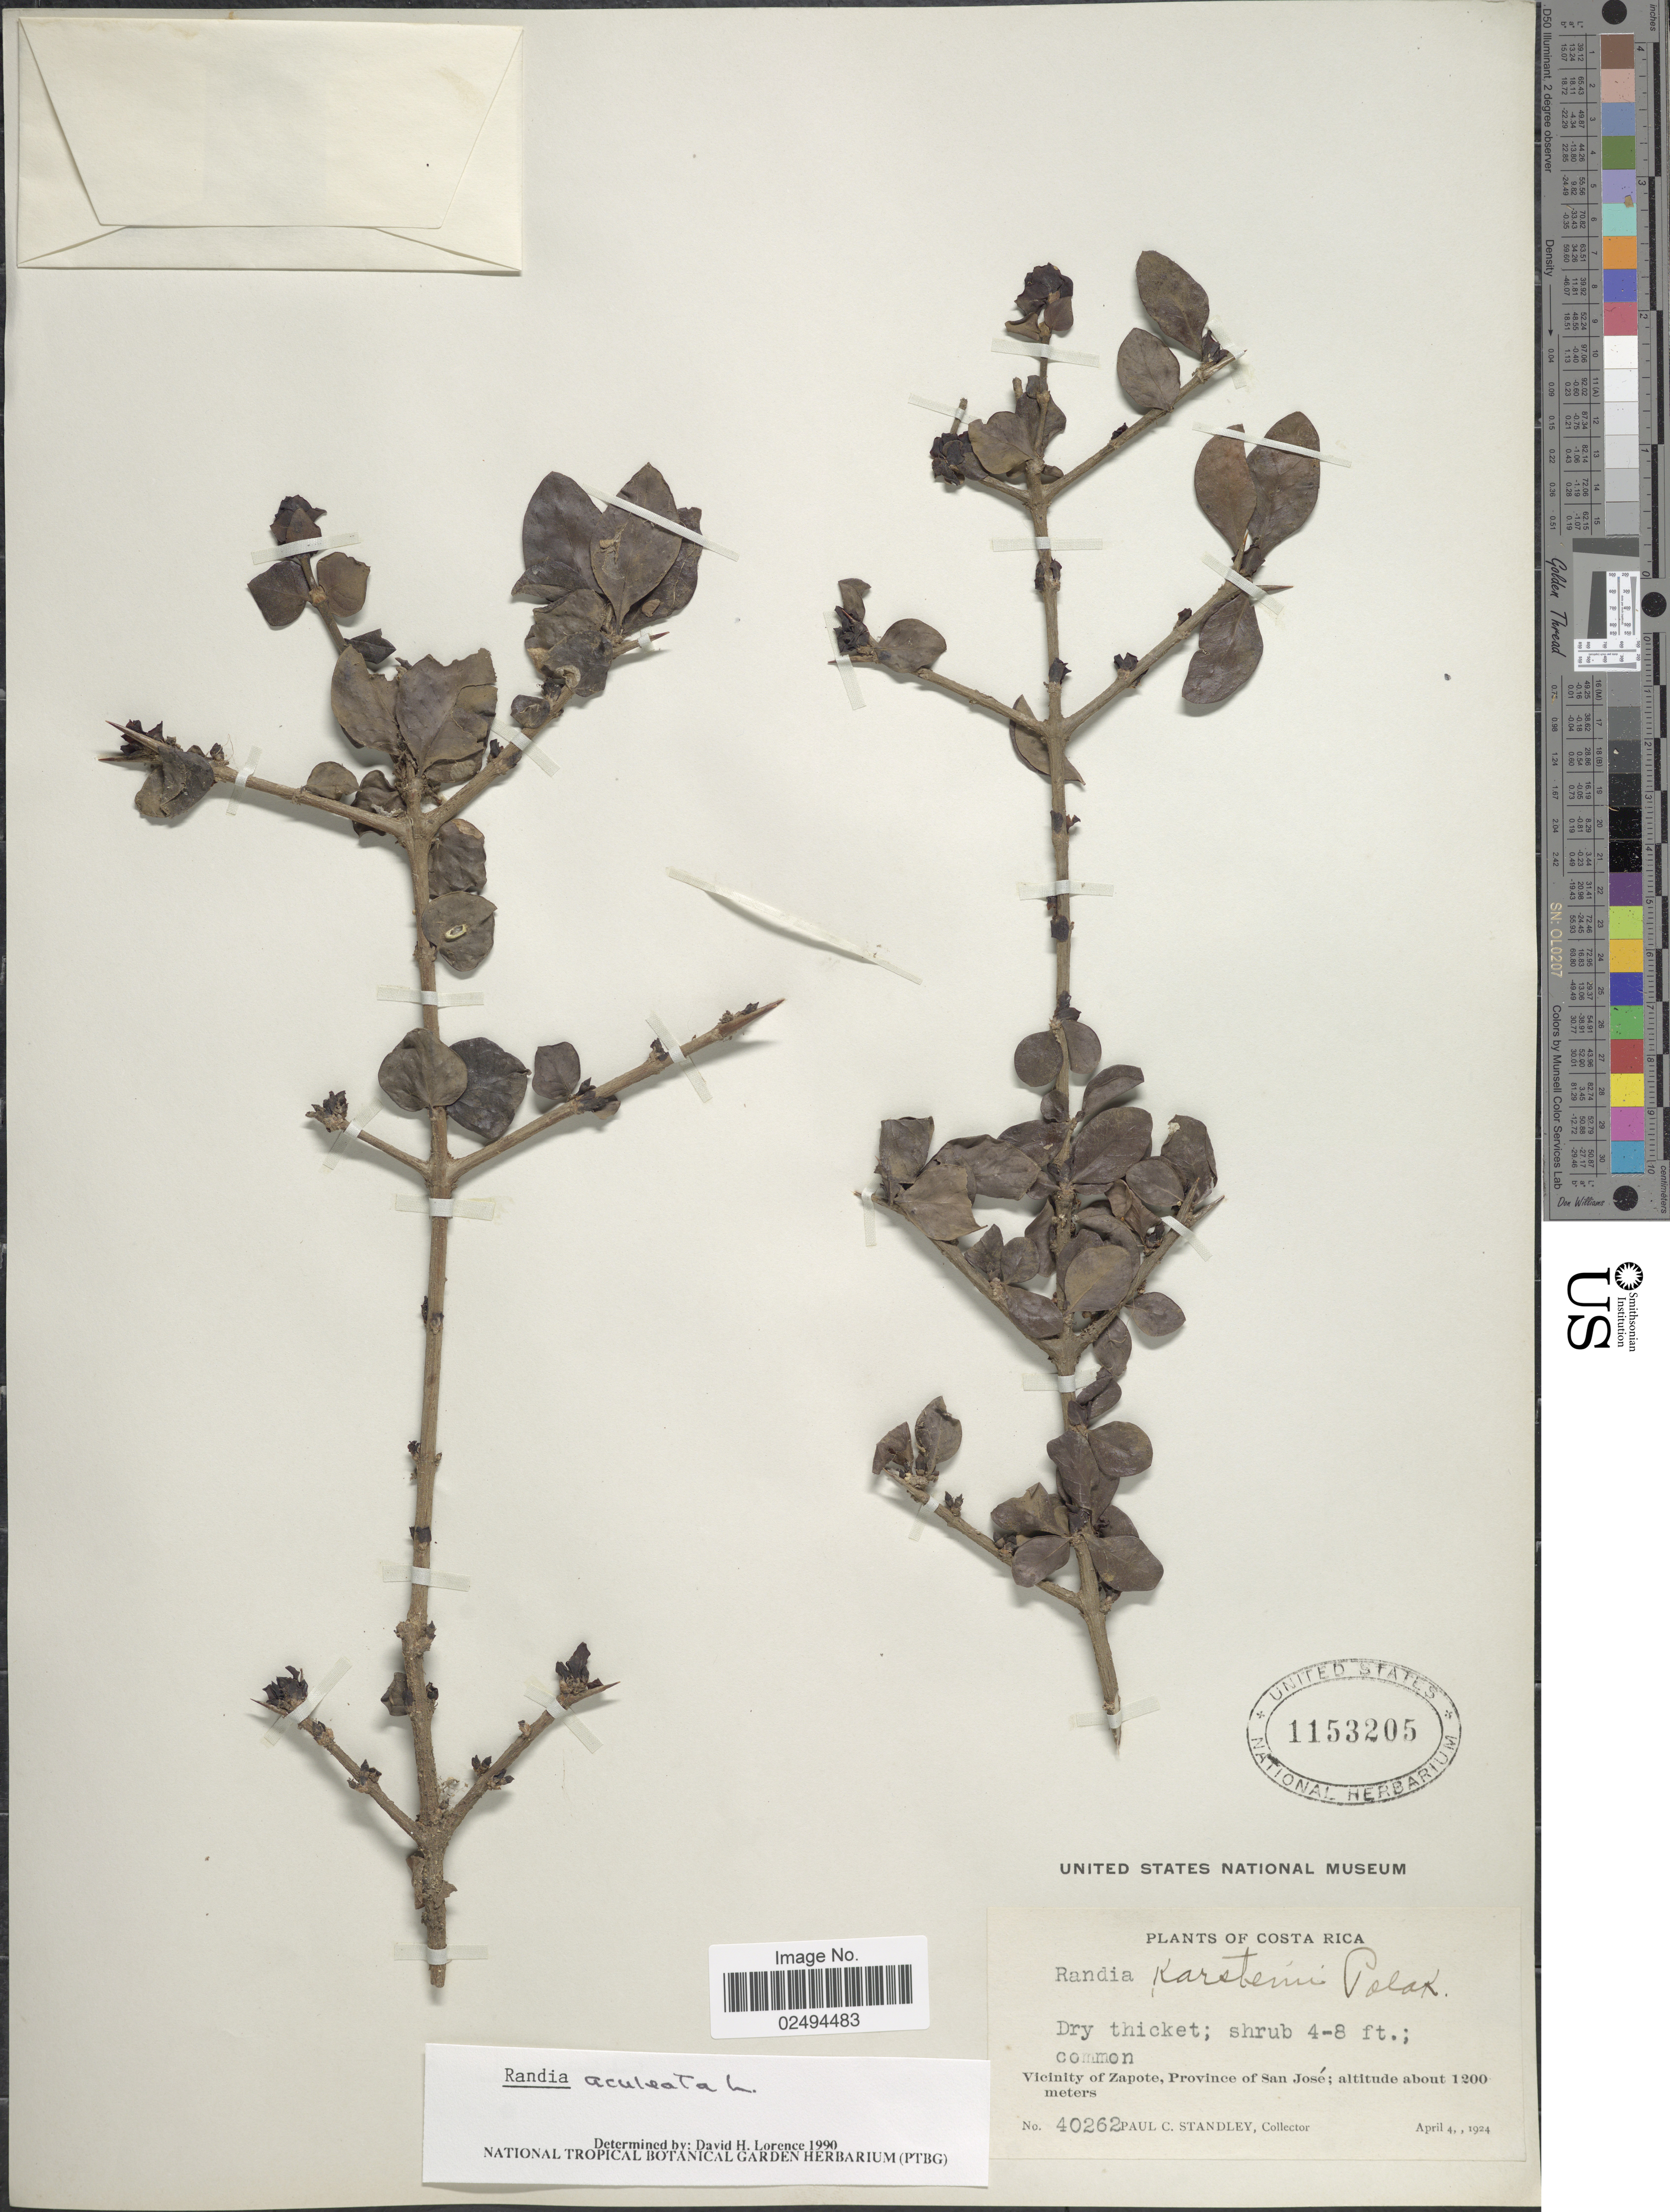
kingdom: Plantae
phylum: Tracheophyta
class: Magnoliopsida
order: Gentianales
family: Rubiaceae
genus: Randia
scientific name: Randia aculeata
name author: L.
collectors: P. C. Standley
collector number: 40262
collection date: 1924-04-04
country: Costa Rica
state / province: San José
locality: Vicinity of Zapote, Province of San Jose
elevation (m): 1200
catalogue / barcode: US 1153205